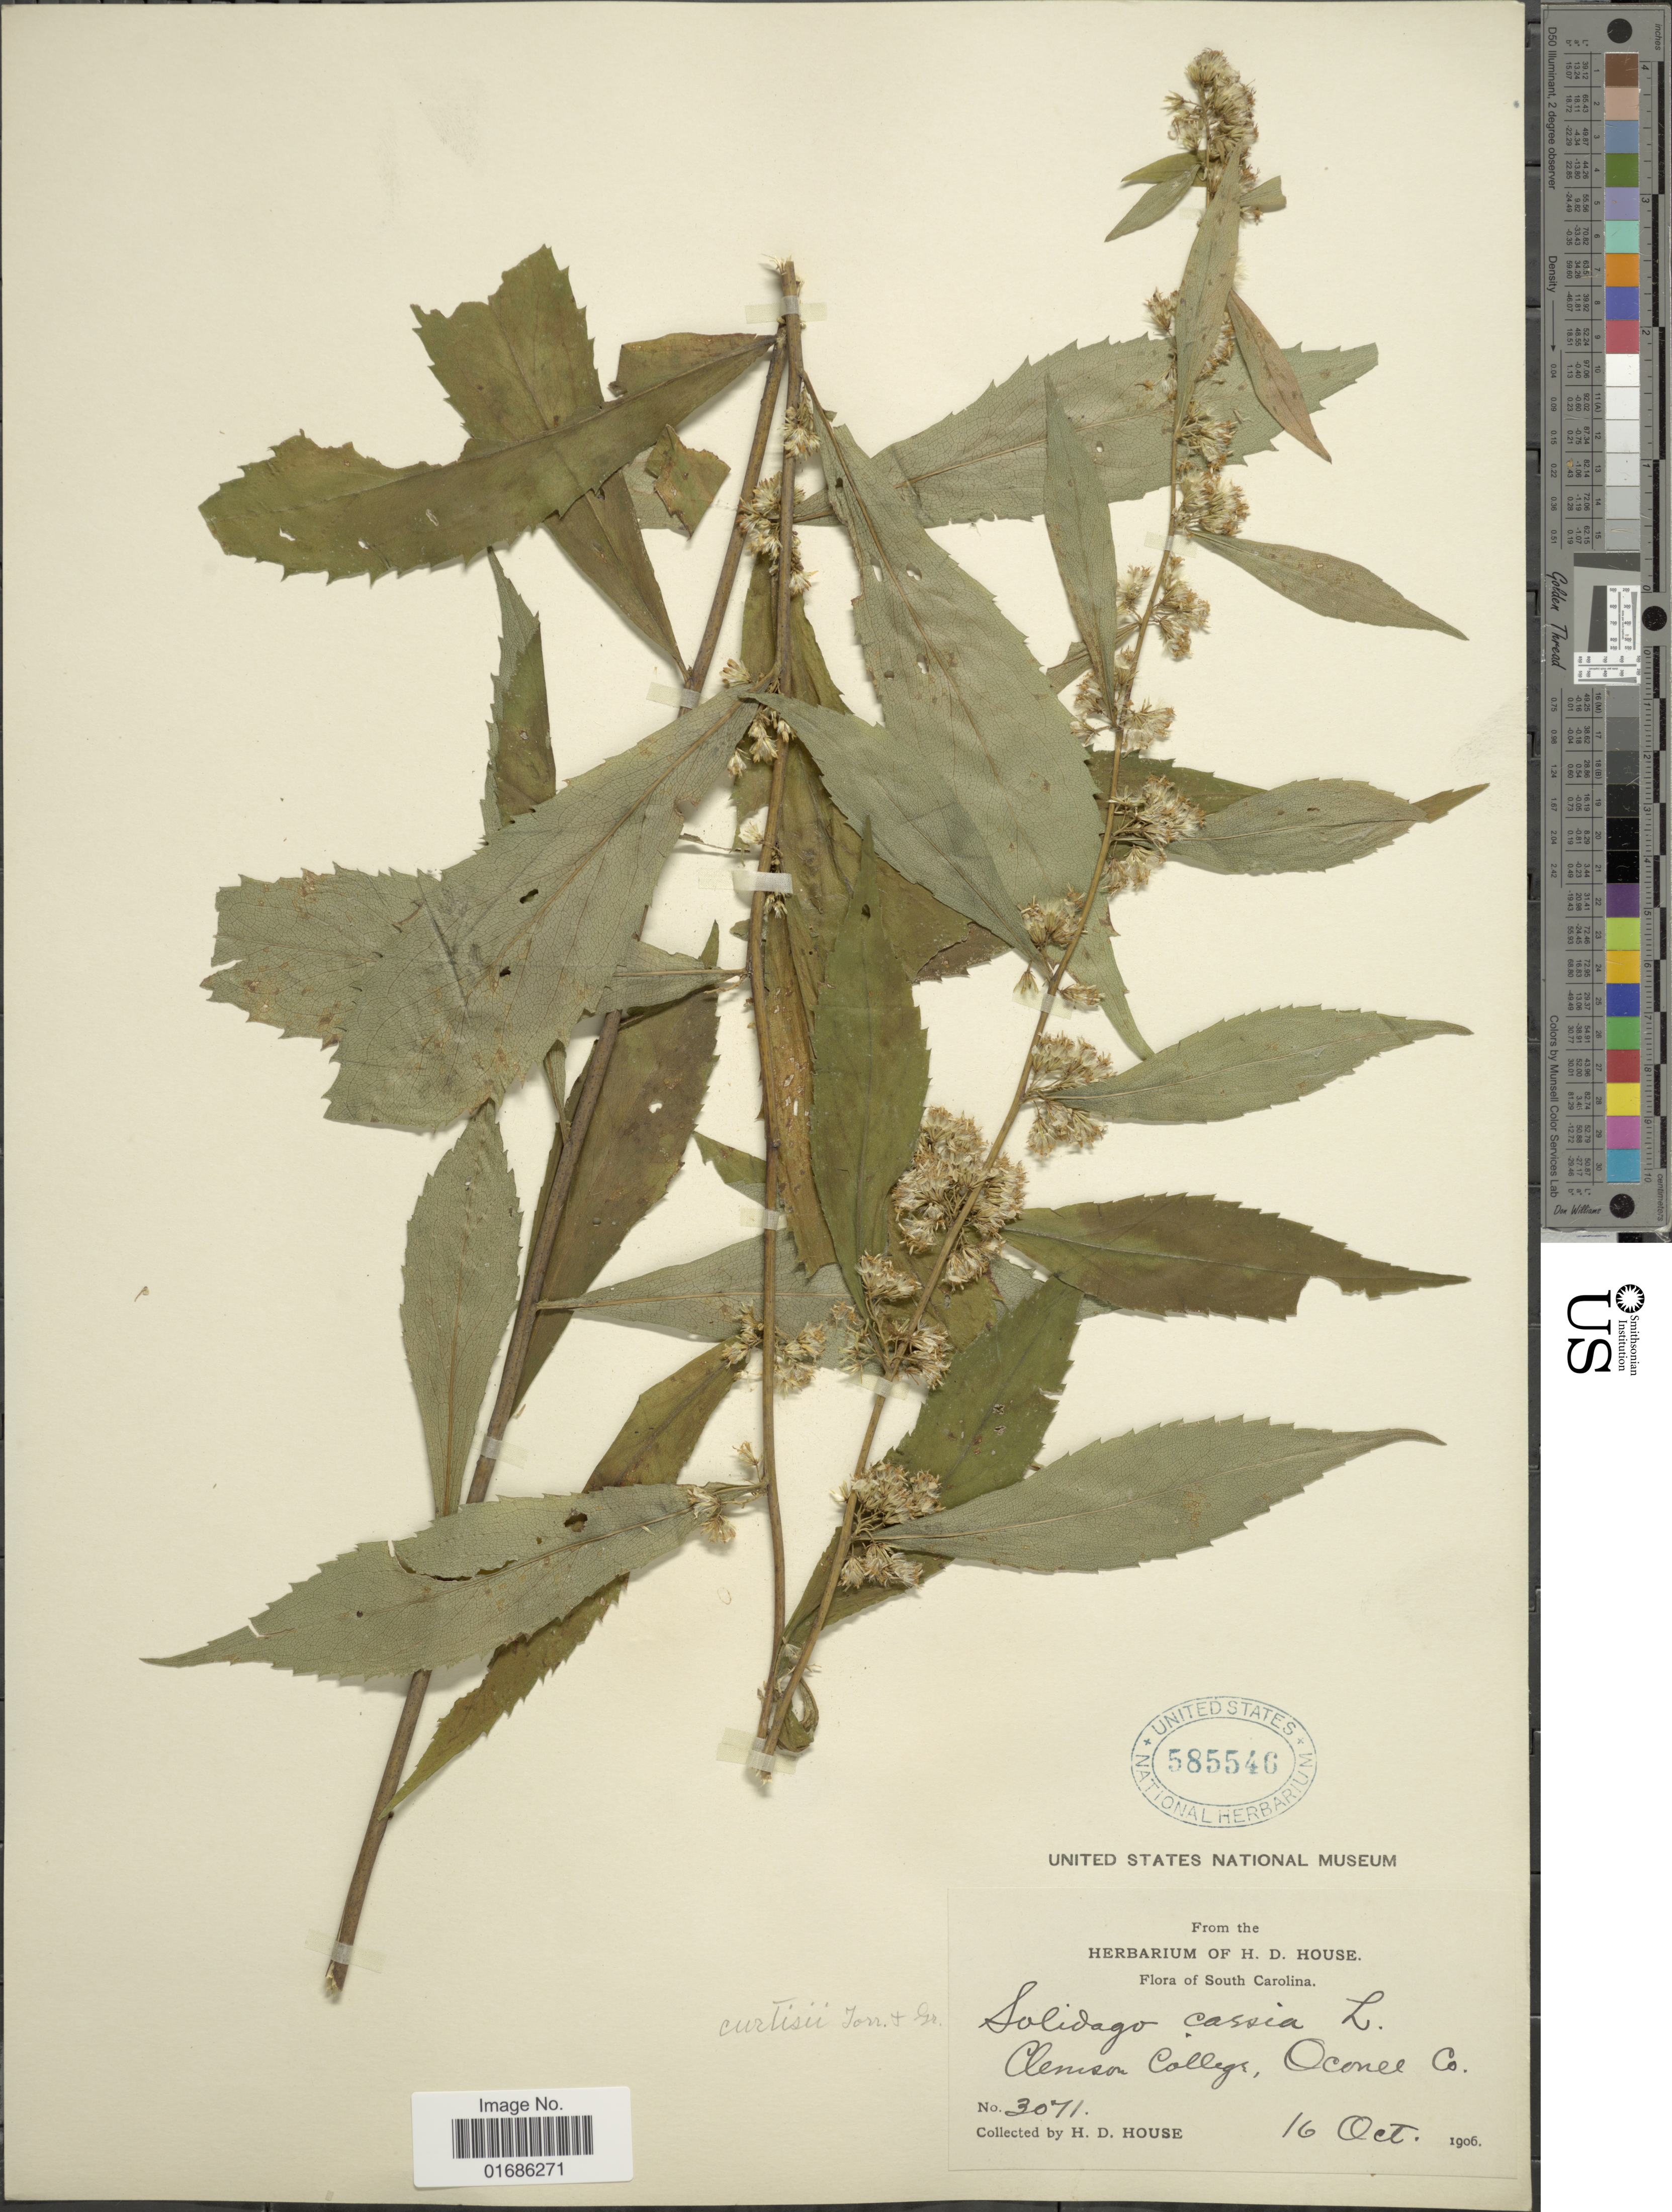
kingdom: Plantae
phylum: Tracheophyta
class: Magnoliopsida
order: Asterales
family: Asteraceae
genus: Solidago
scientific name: Solidago curtisii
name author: Torr. & A. Gray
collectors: H. D. House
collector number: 3071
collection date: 1906-10-16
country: United States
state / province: South Carolina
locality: Clenson College, Oconel Co.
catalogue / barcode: US 585546